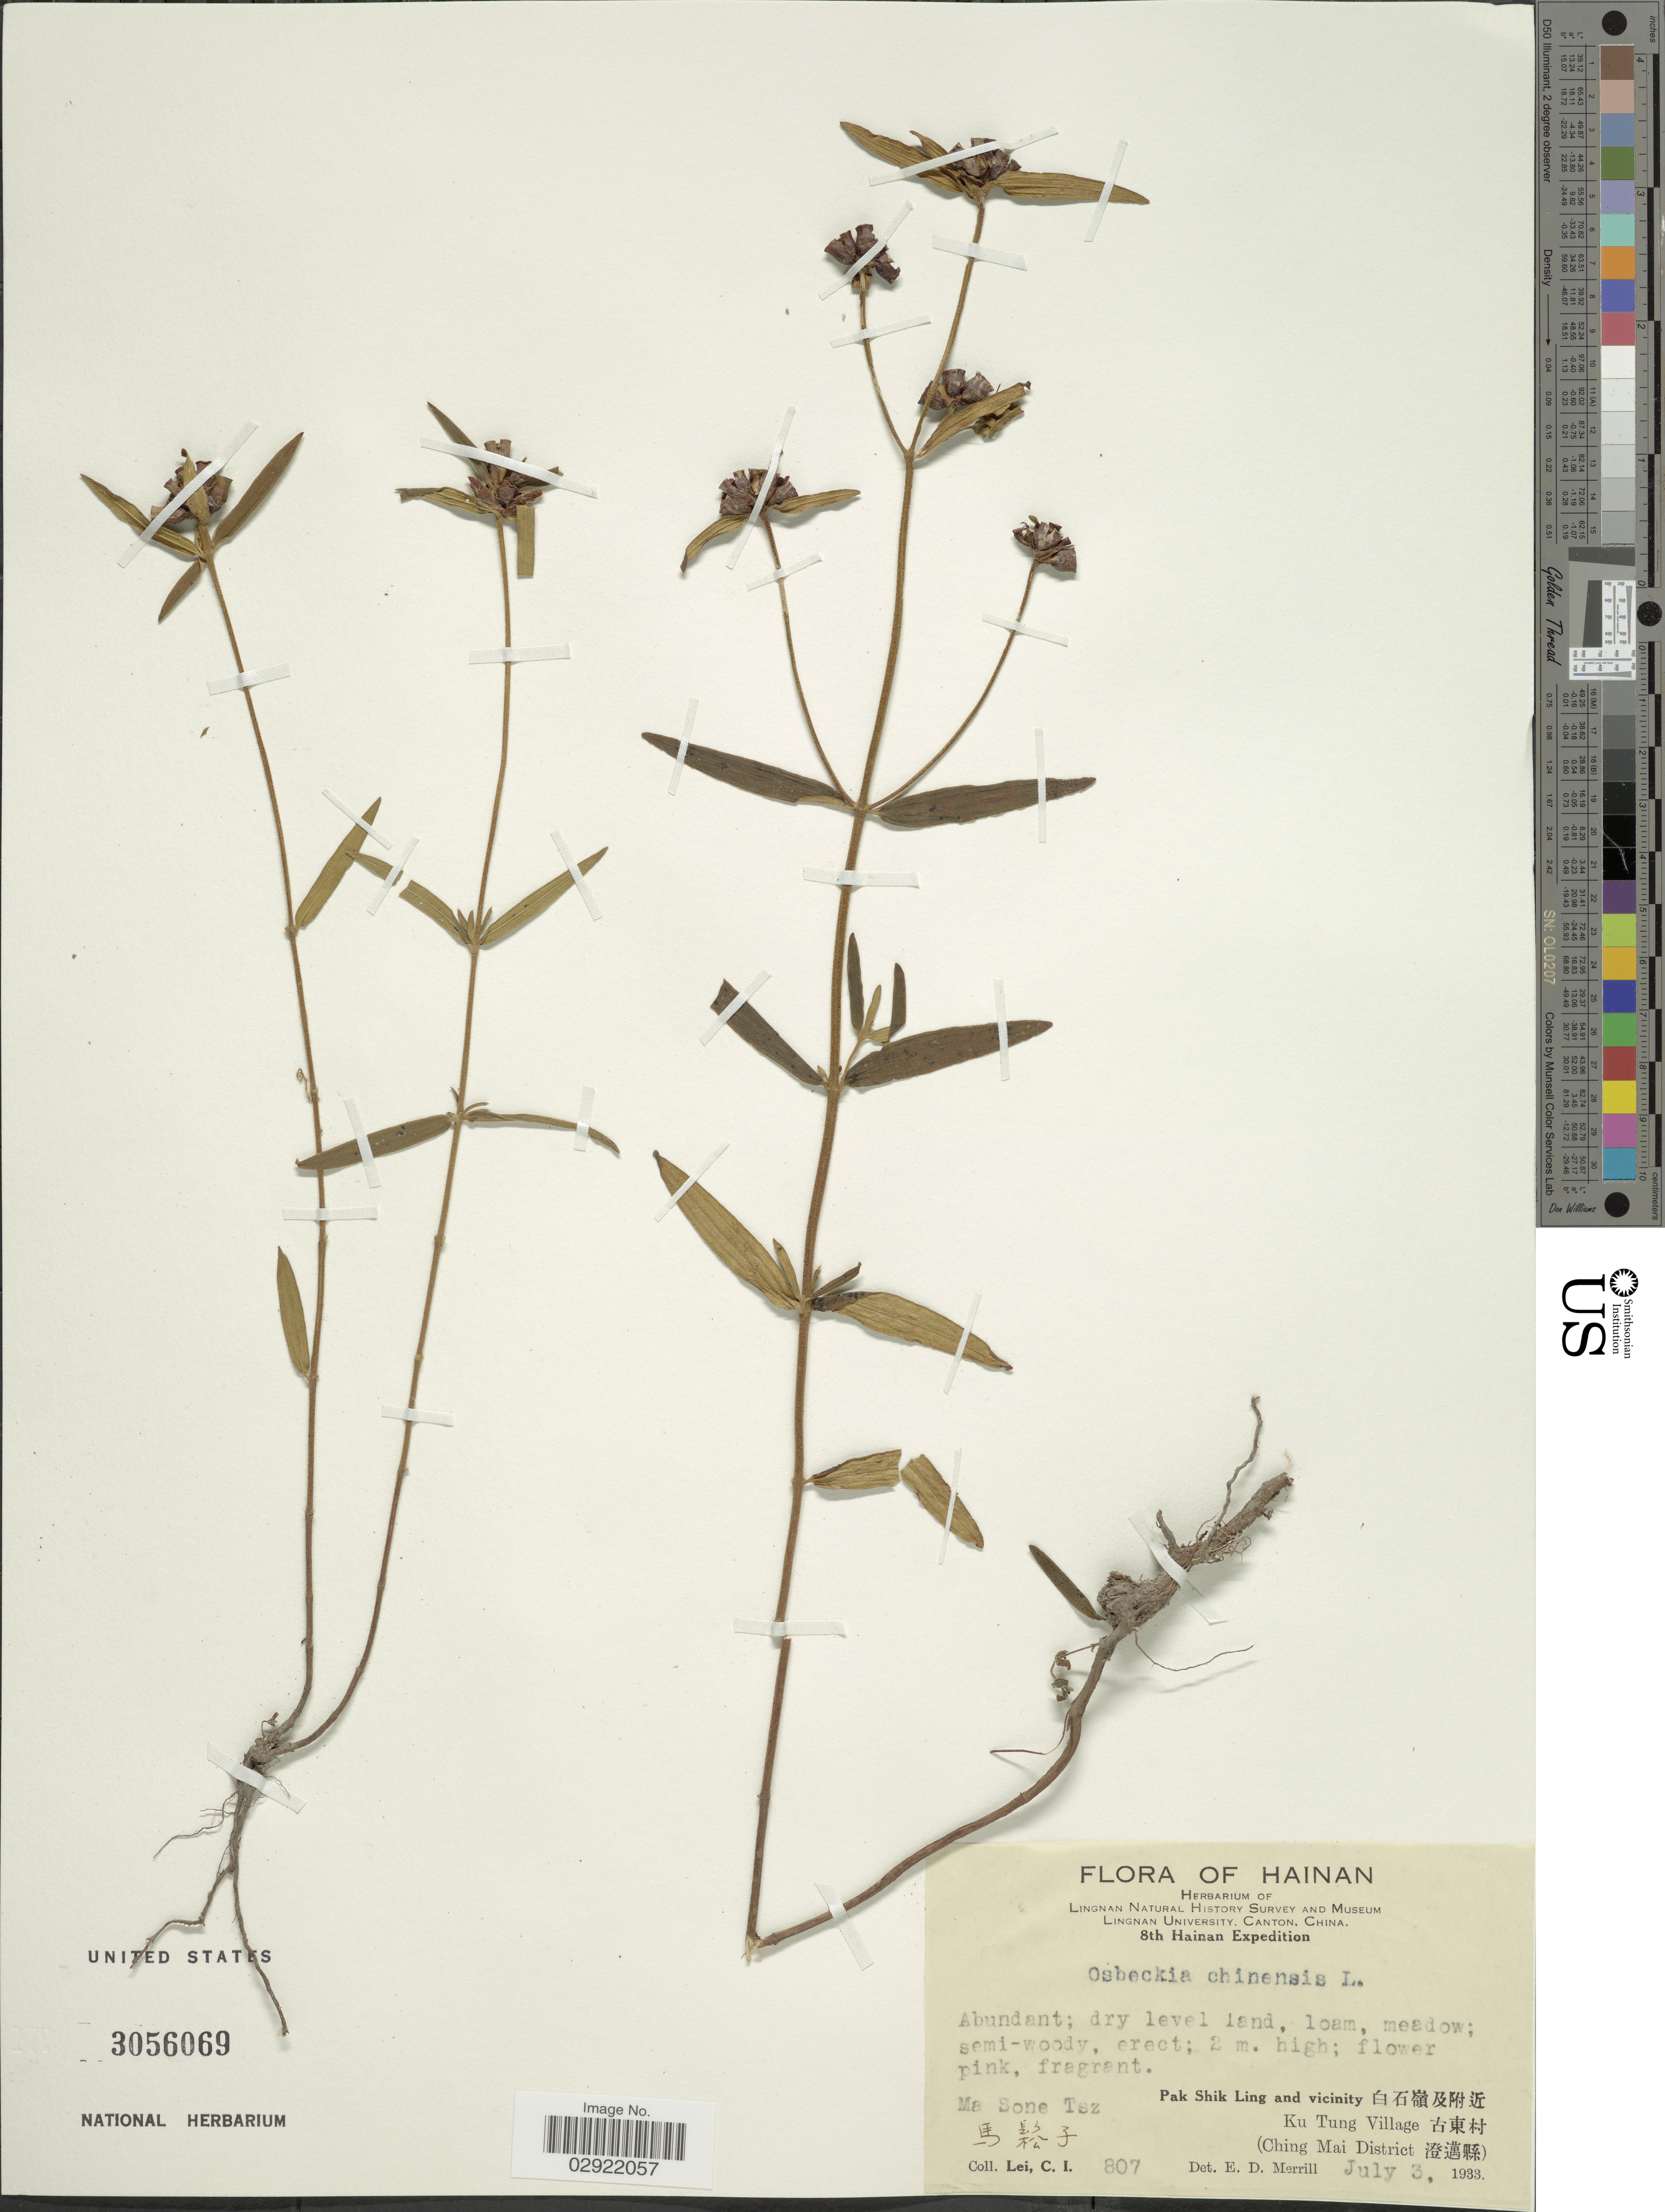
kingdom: Plantae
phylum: Tracheophyta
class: Magnoliopsida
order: Myrtales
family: Melastomataceae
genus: Osbeckia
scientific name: Osbeckia chinensis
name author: L.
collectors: C. I. Lei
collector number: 807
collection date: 1933-07-03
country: China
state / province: Hainan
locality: Ma Sone Tsz. Pak Shik Ling and vicinity, Ku Tung Village, (Ching Mai District).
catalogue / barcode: US 3056069